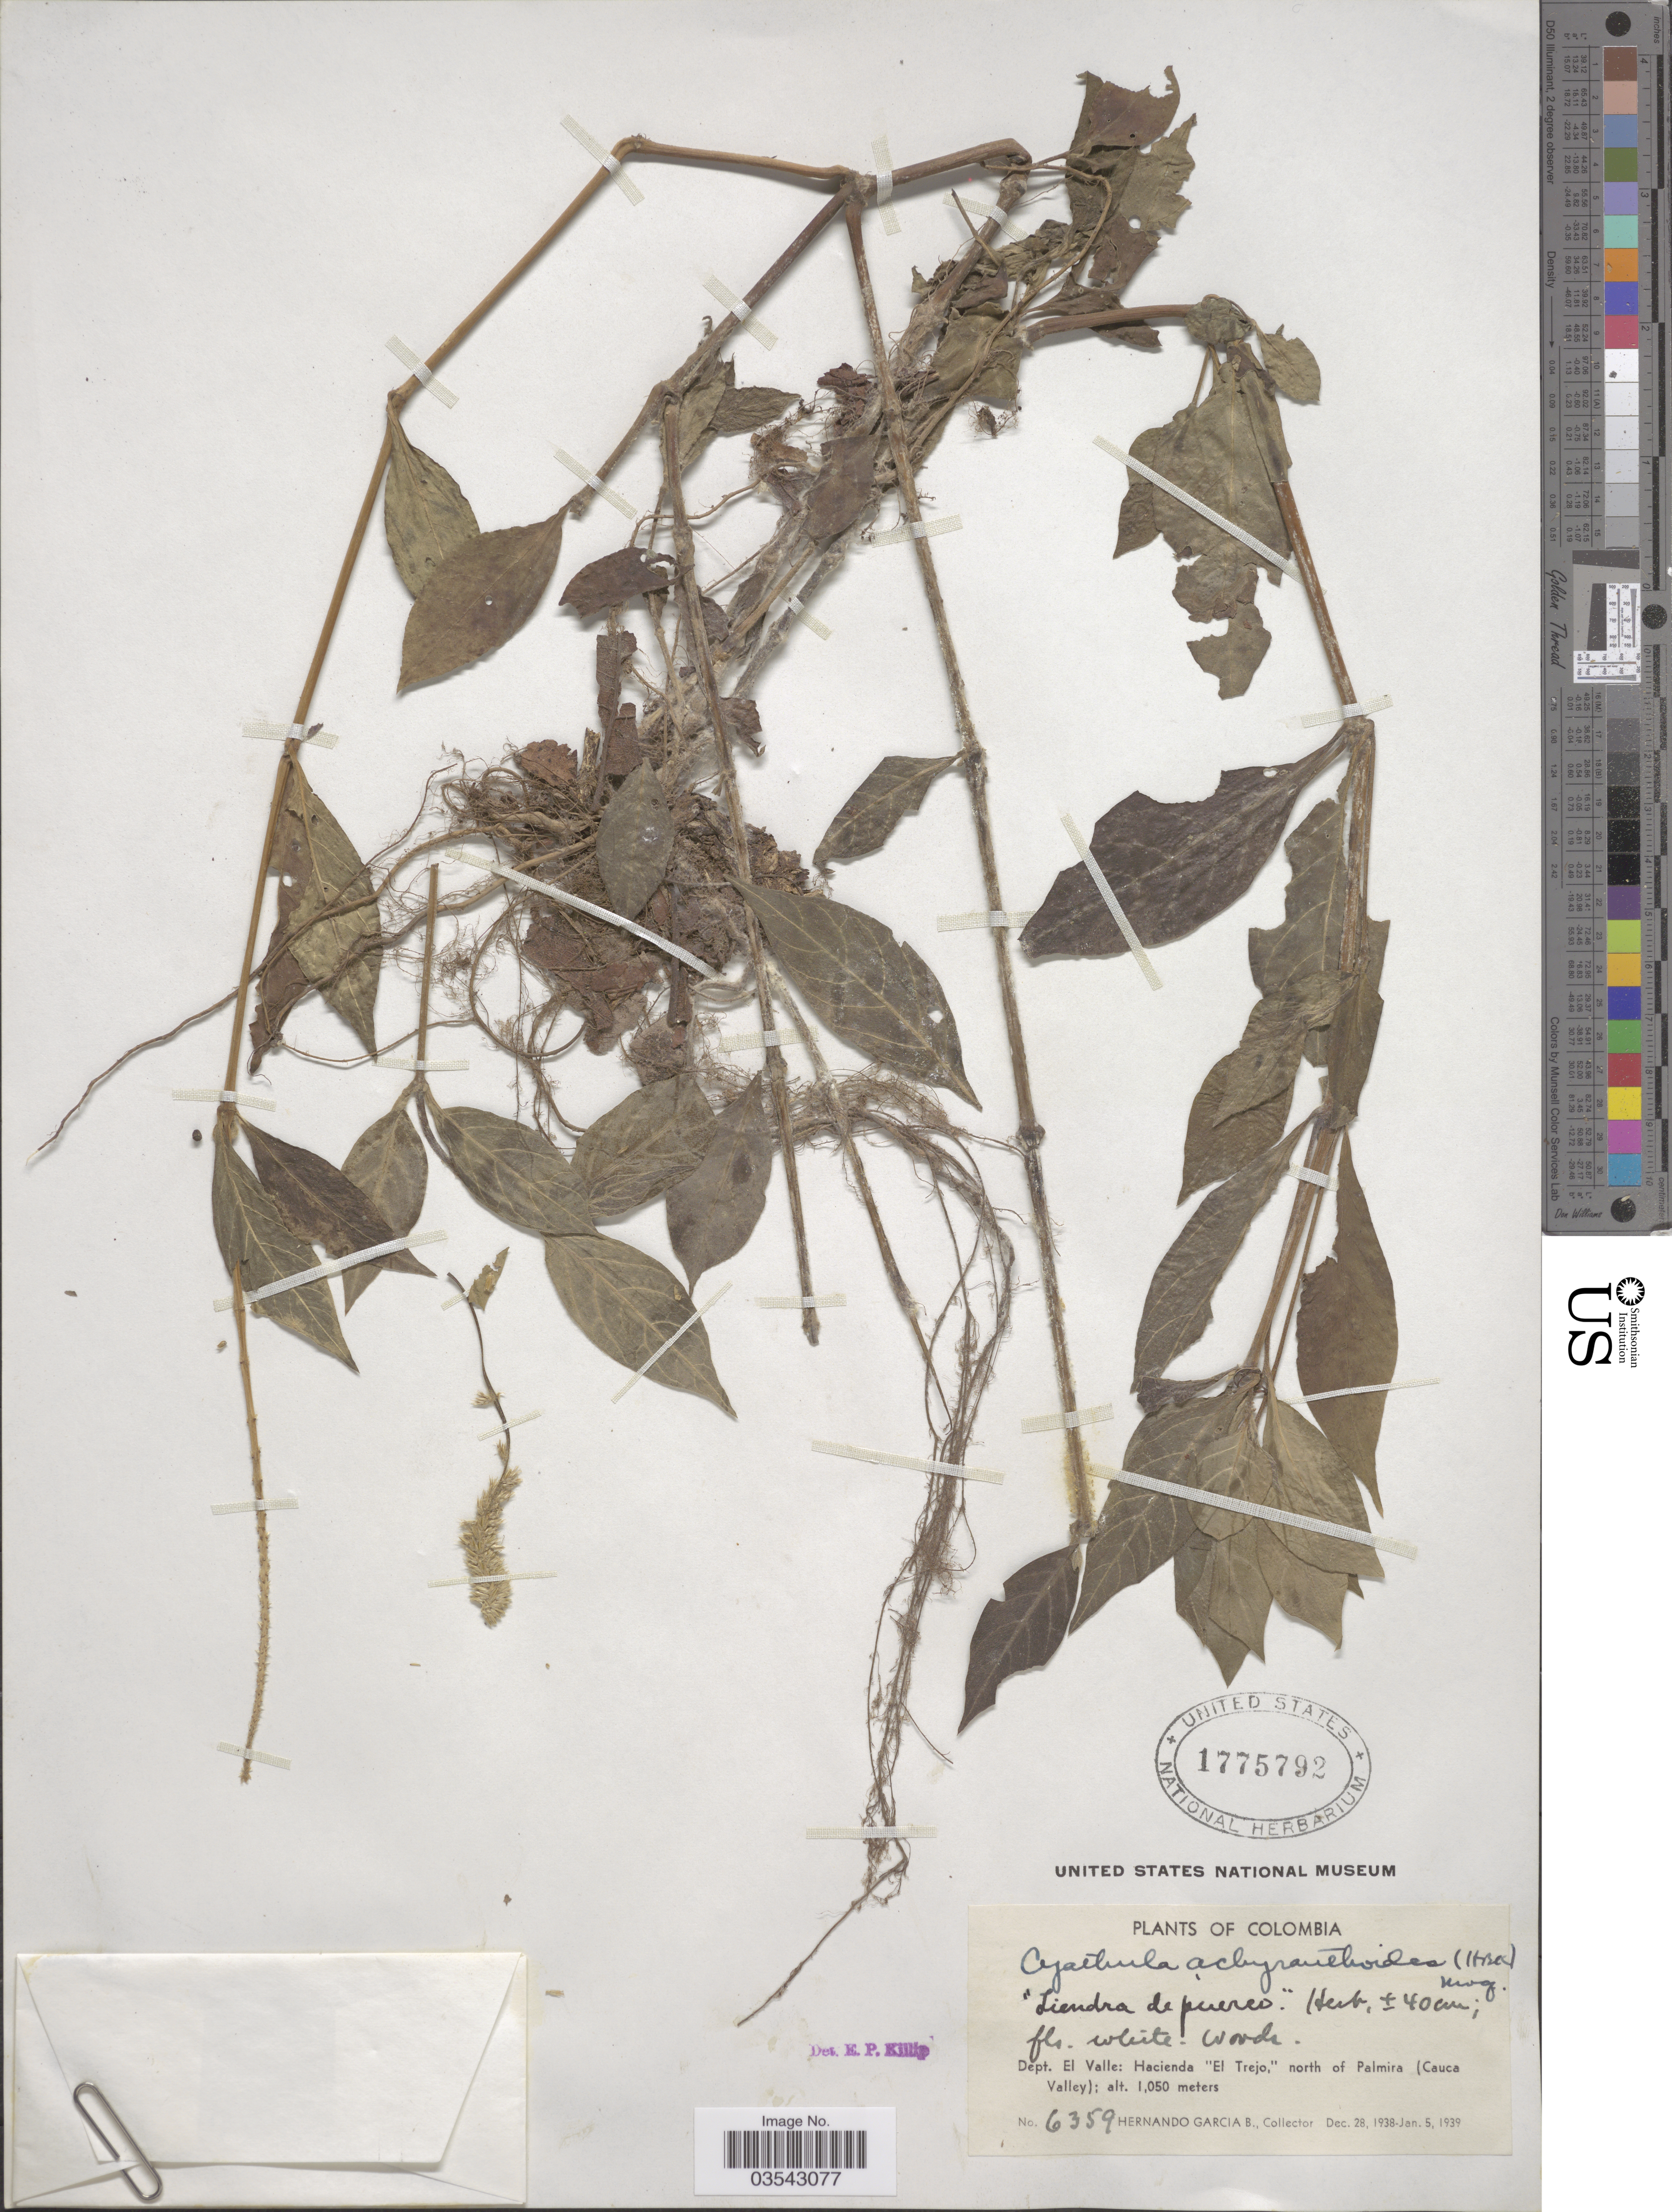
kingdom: Plantae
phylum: Tracheophyta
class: Magnoliopsida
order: Caryophyllales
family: Amaranthaceae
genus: Cyathula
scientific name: Cyathula achyranthoides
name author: (Kunth) Moq.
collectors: H. García Barriga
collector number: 6359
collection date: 1938-12-28/1939-01-05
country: Colombia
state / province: Valle del Cauca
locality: Dept. El Valle: Hacienda 'El Trejo,' north of Palmira (Cauca Valley).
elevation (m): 1050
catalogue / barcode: US 1775792